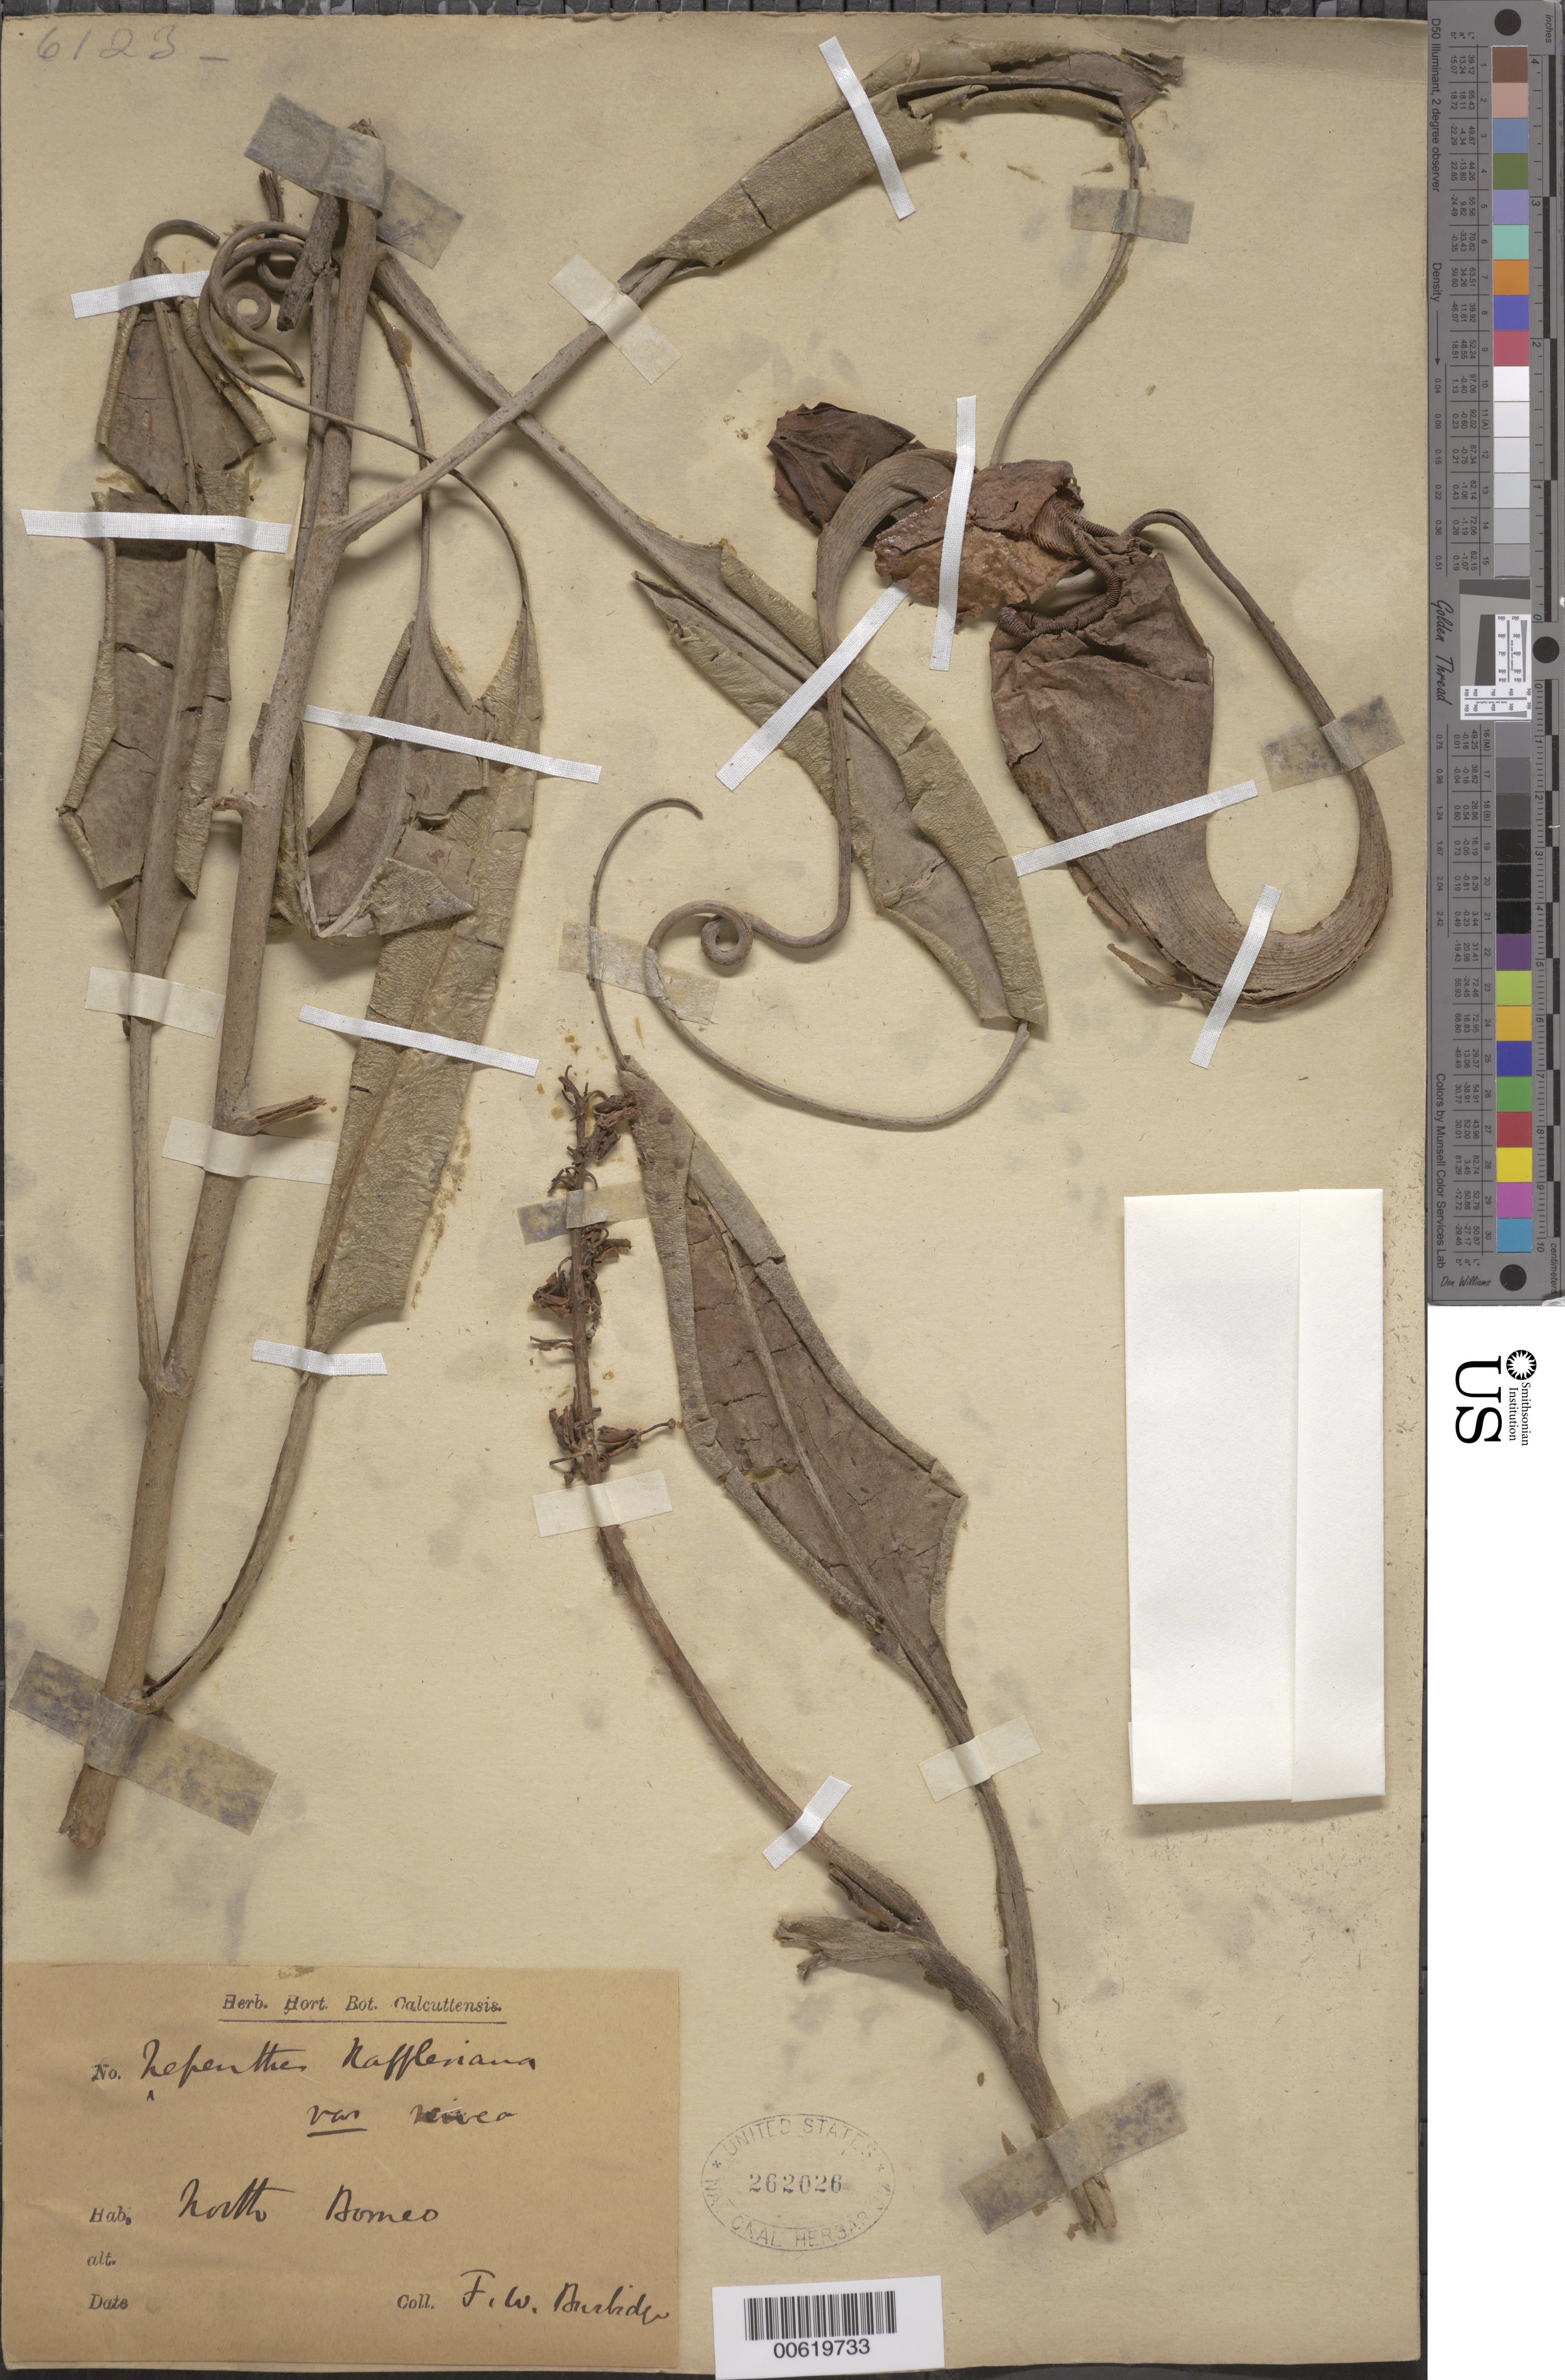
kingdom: Plantae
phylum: Tracheophyta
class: Magnoliopsida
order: Caryophyllales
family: Nepenthaceae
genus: Nepenthes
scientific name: Nepenthes rafflesiana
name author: Jack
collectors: F. Burbidge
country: Malaysia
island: Borneo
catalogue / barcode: US 262026